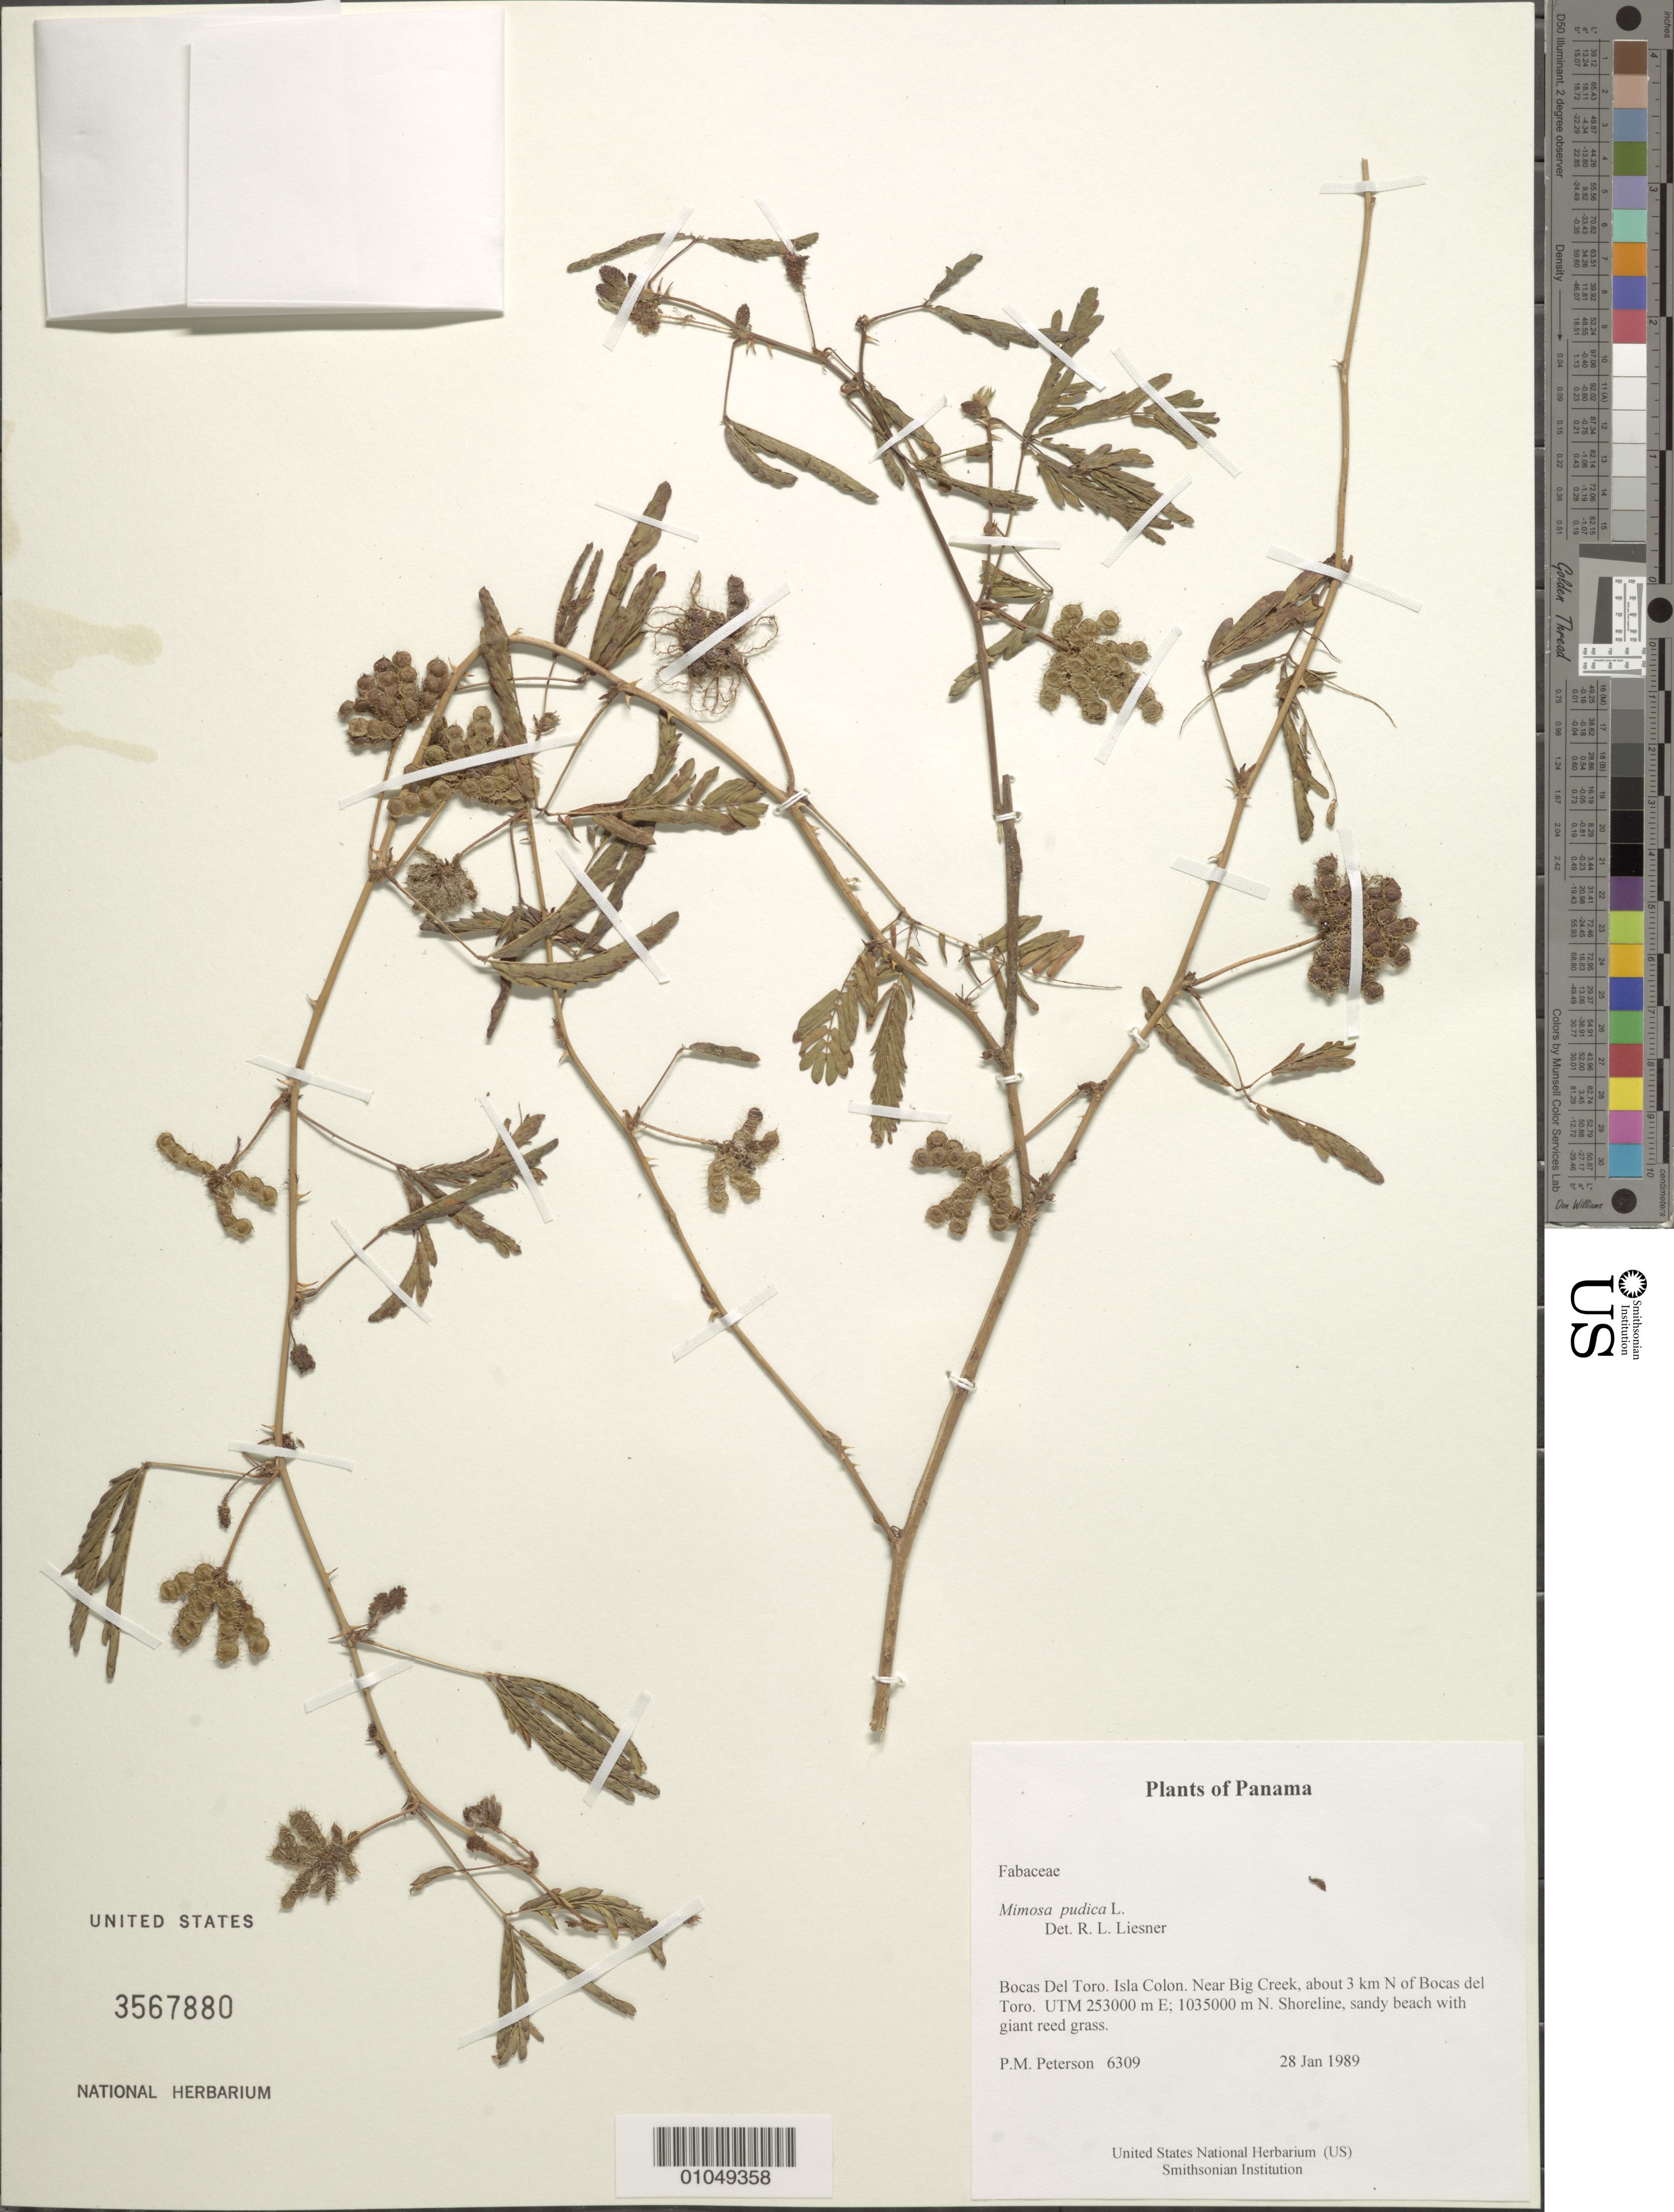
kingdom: Plantae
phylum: Tracheophyta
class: Magnoliopsida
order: Fabales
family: Fabaceae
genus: Mimosa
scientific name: Mimosa pudica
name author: L.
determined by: Liesner, R. L.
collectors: P. M. Peterson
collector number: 06309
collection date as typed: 28 Jan 1989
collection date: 1989-01-28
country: Panama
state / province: Bocas del Toro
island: Colón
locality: Near Big Creek, about 3 km N of Bocas del Toro. UTM 253000 m E; 1035000 m N.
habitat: Shoreline, sandy beach with giant reed grass.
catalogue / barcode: US 3567880